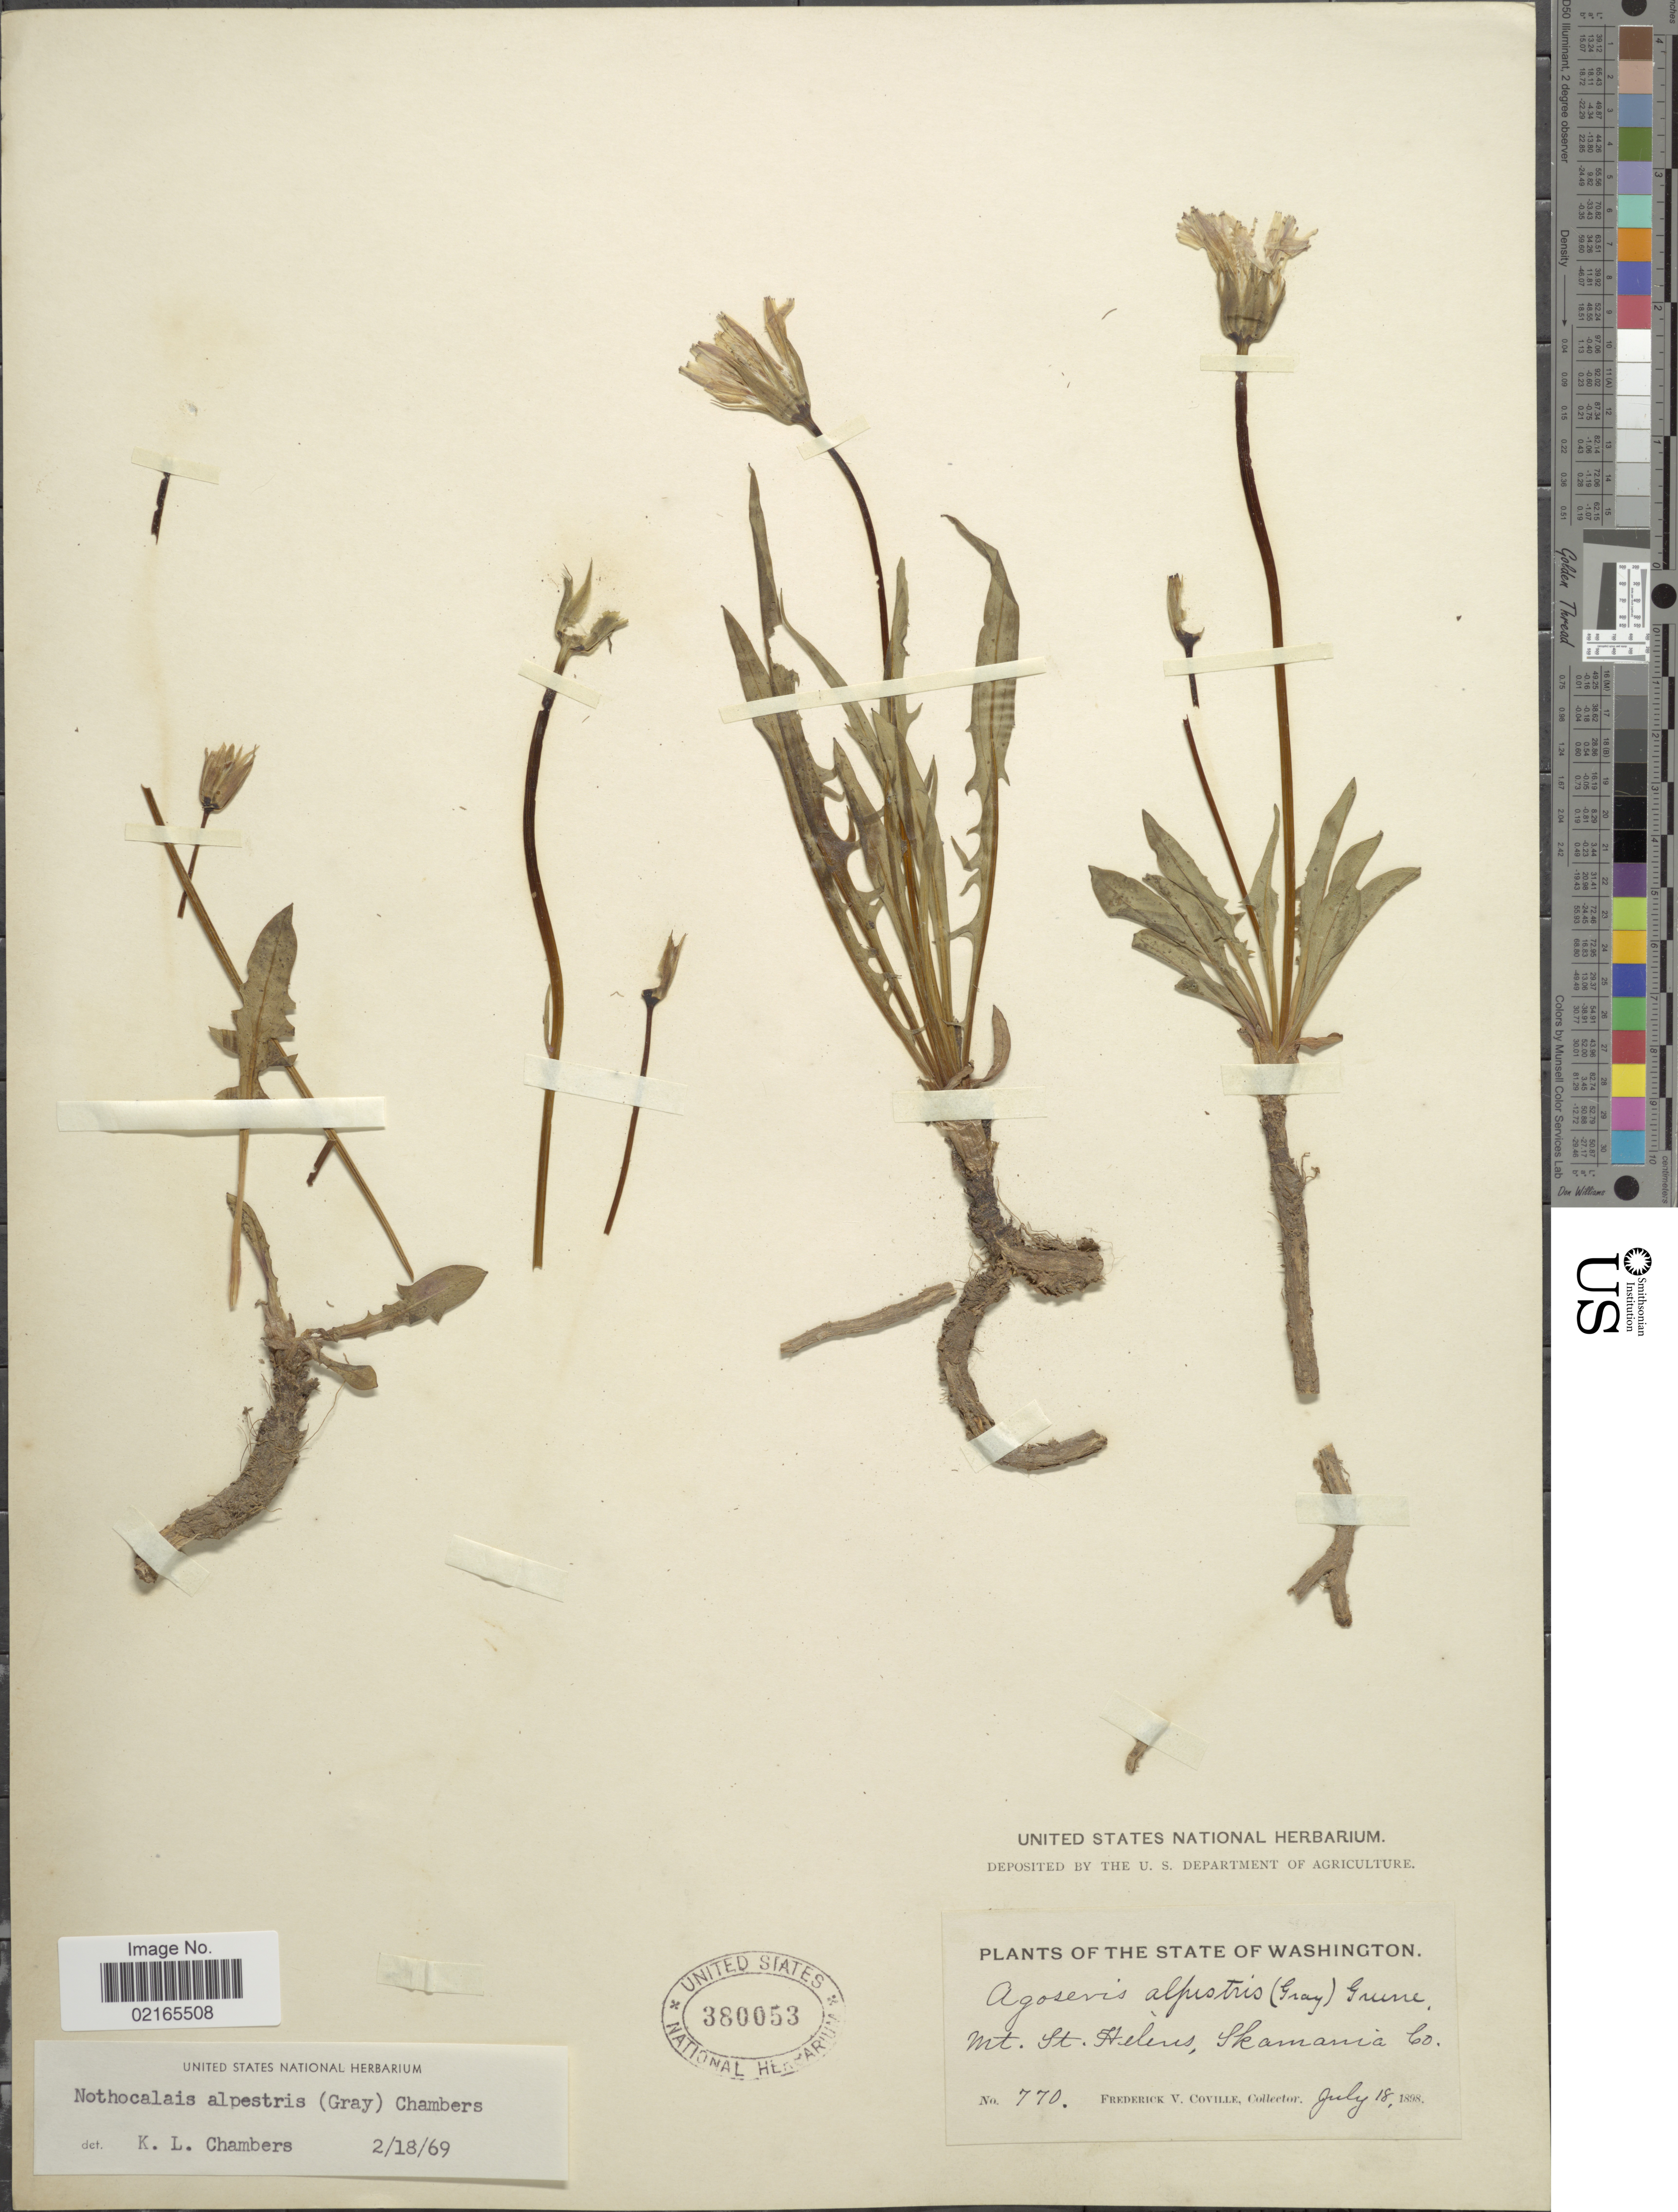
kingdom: Plantae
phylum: Tracheophyta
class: Magnoliopsida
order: Asterales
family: Asteraceae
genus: Nothocalais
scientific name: Nothocalais alpestris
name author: (A. Gray) K.L. Chambers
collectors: F. V. Coville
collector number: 770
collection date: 1898-07-18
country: United States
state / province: Washington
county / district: Skamania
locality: Mt. St. Helens, Skamania Co.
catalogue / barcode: US 380053